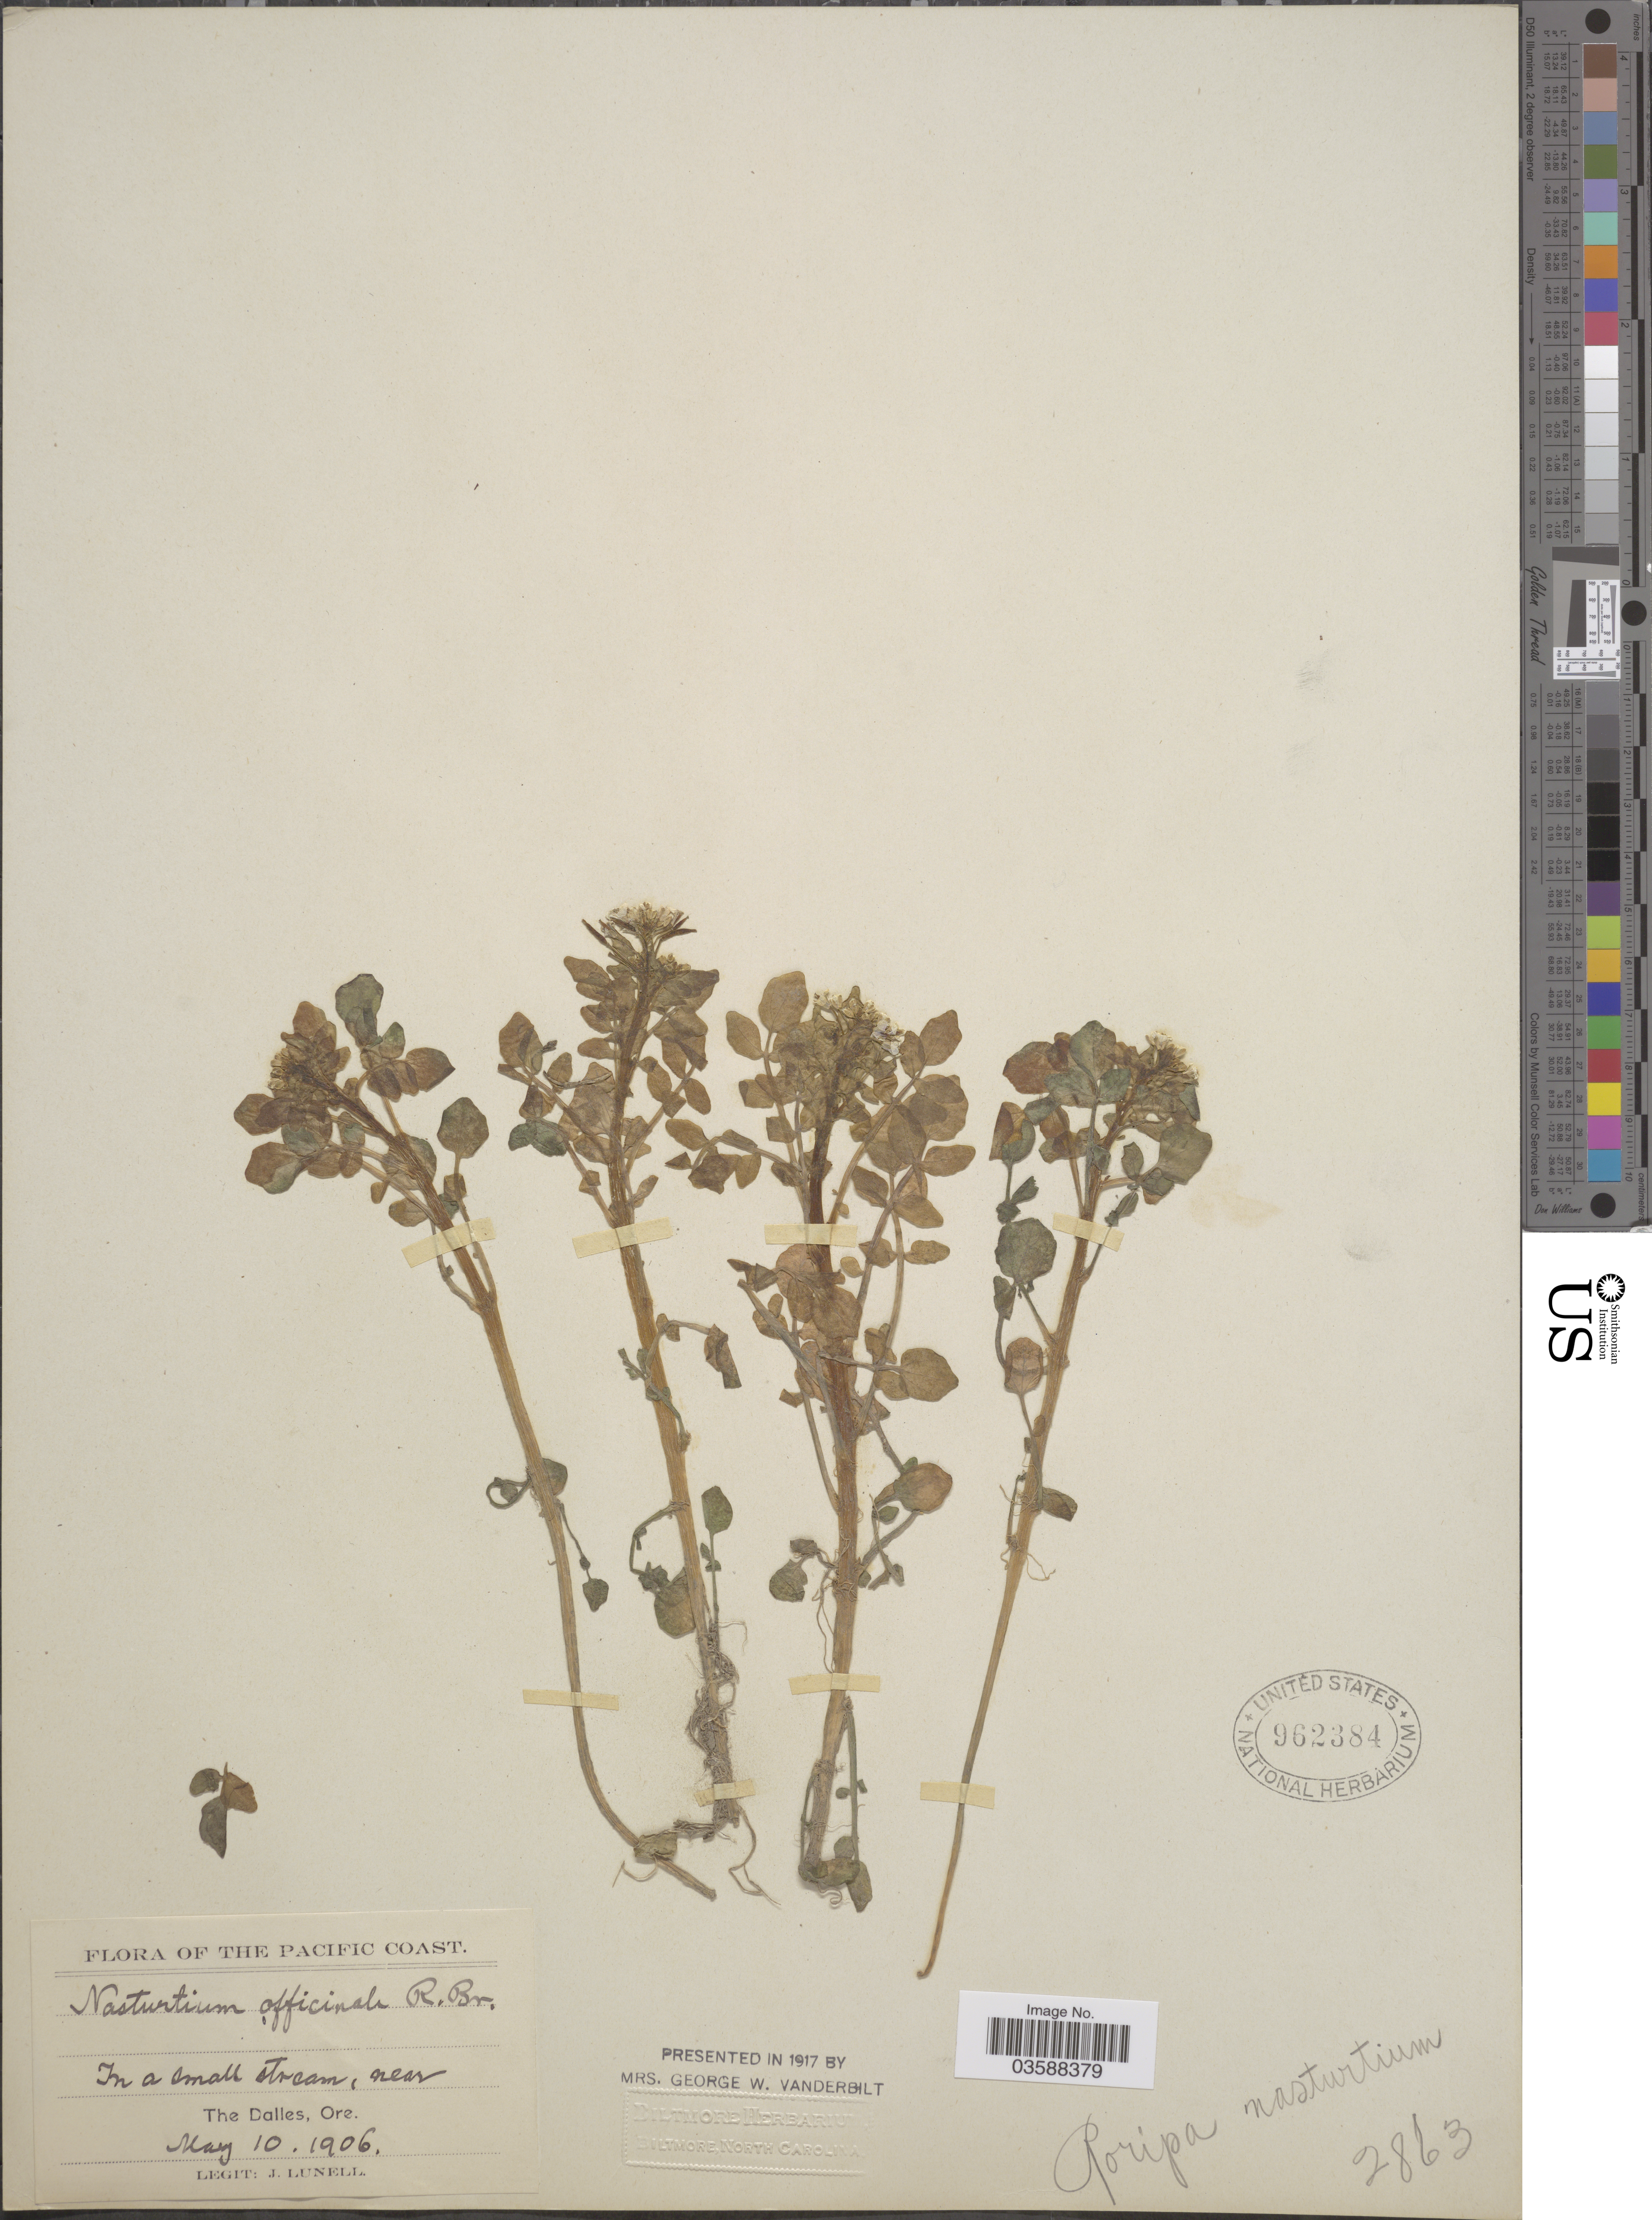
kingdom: Plantae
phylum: Tracheophyta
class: Magnoliopsida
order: Brassicales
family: Brassicaceae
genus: Nasturtium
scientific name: Nasturtium officinale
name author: R. Br.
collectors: J. Lunell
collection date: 1906-05-10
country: United States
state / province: Oregon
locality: The Pacific Coast; In a small stream, near The Dalles.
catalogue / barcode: US 962384